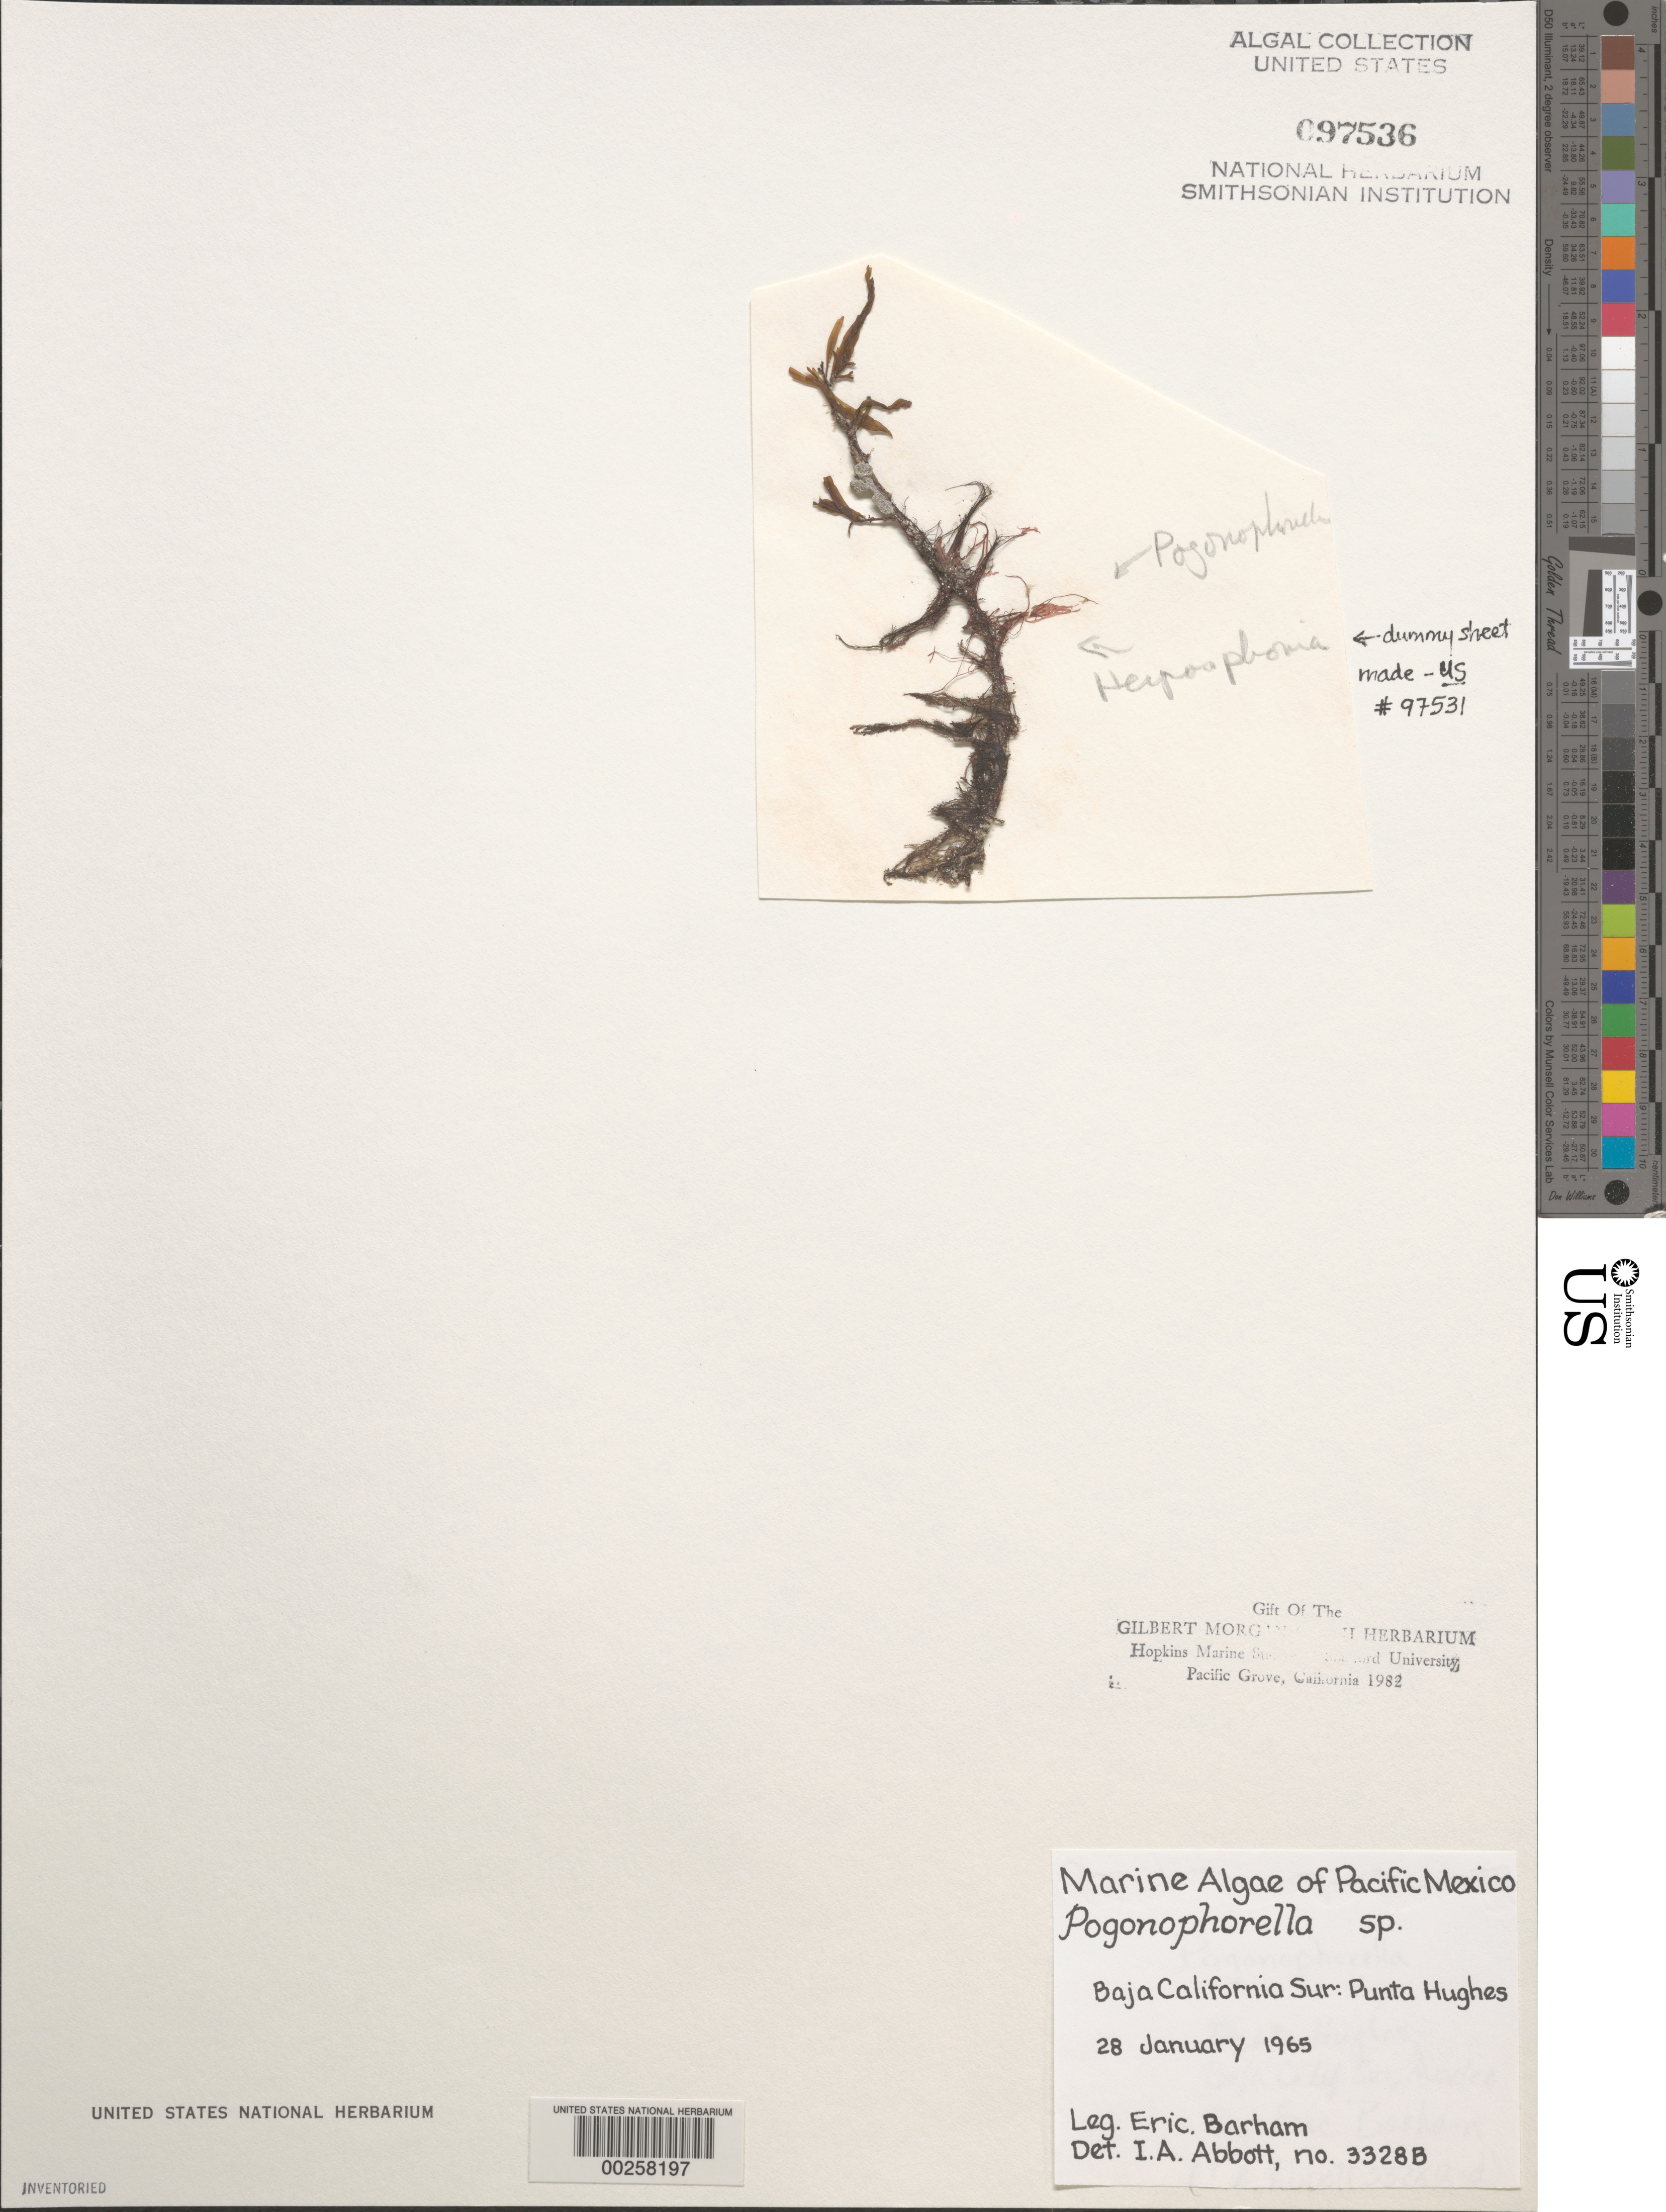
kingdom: Plantae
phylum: Rhodophyta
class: Florideophyceae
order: Ceramiales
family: Dasyaceae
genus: Pogonophorella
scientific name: Pogonophorella sp.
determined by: Abbott, Isabella A.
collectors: E. Barham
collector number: IAA 3328b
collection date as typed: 28 Jan 1965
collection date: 1965-01-28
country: Mexico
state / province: Baja California Sur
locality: Punta Hughes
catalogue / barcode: US 97536